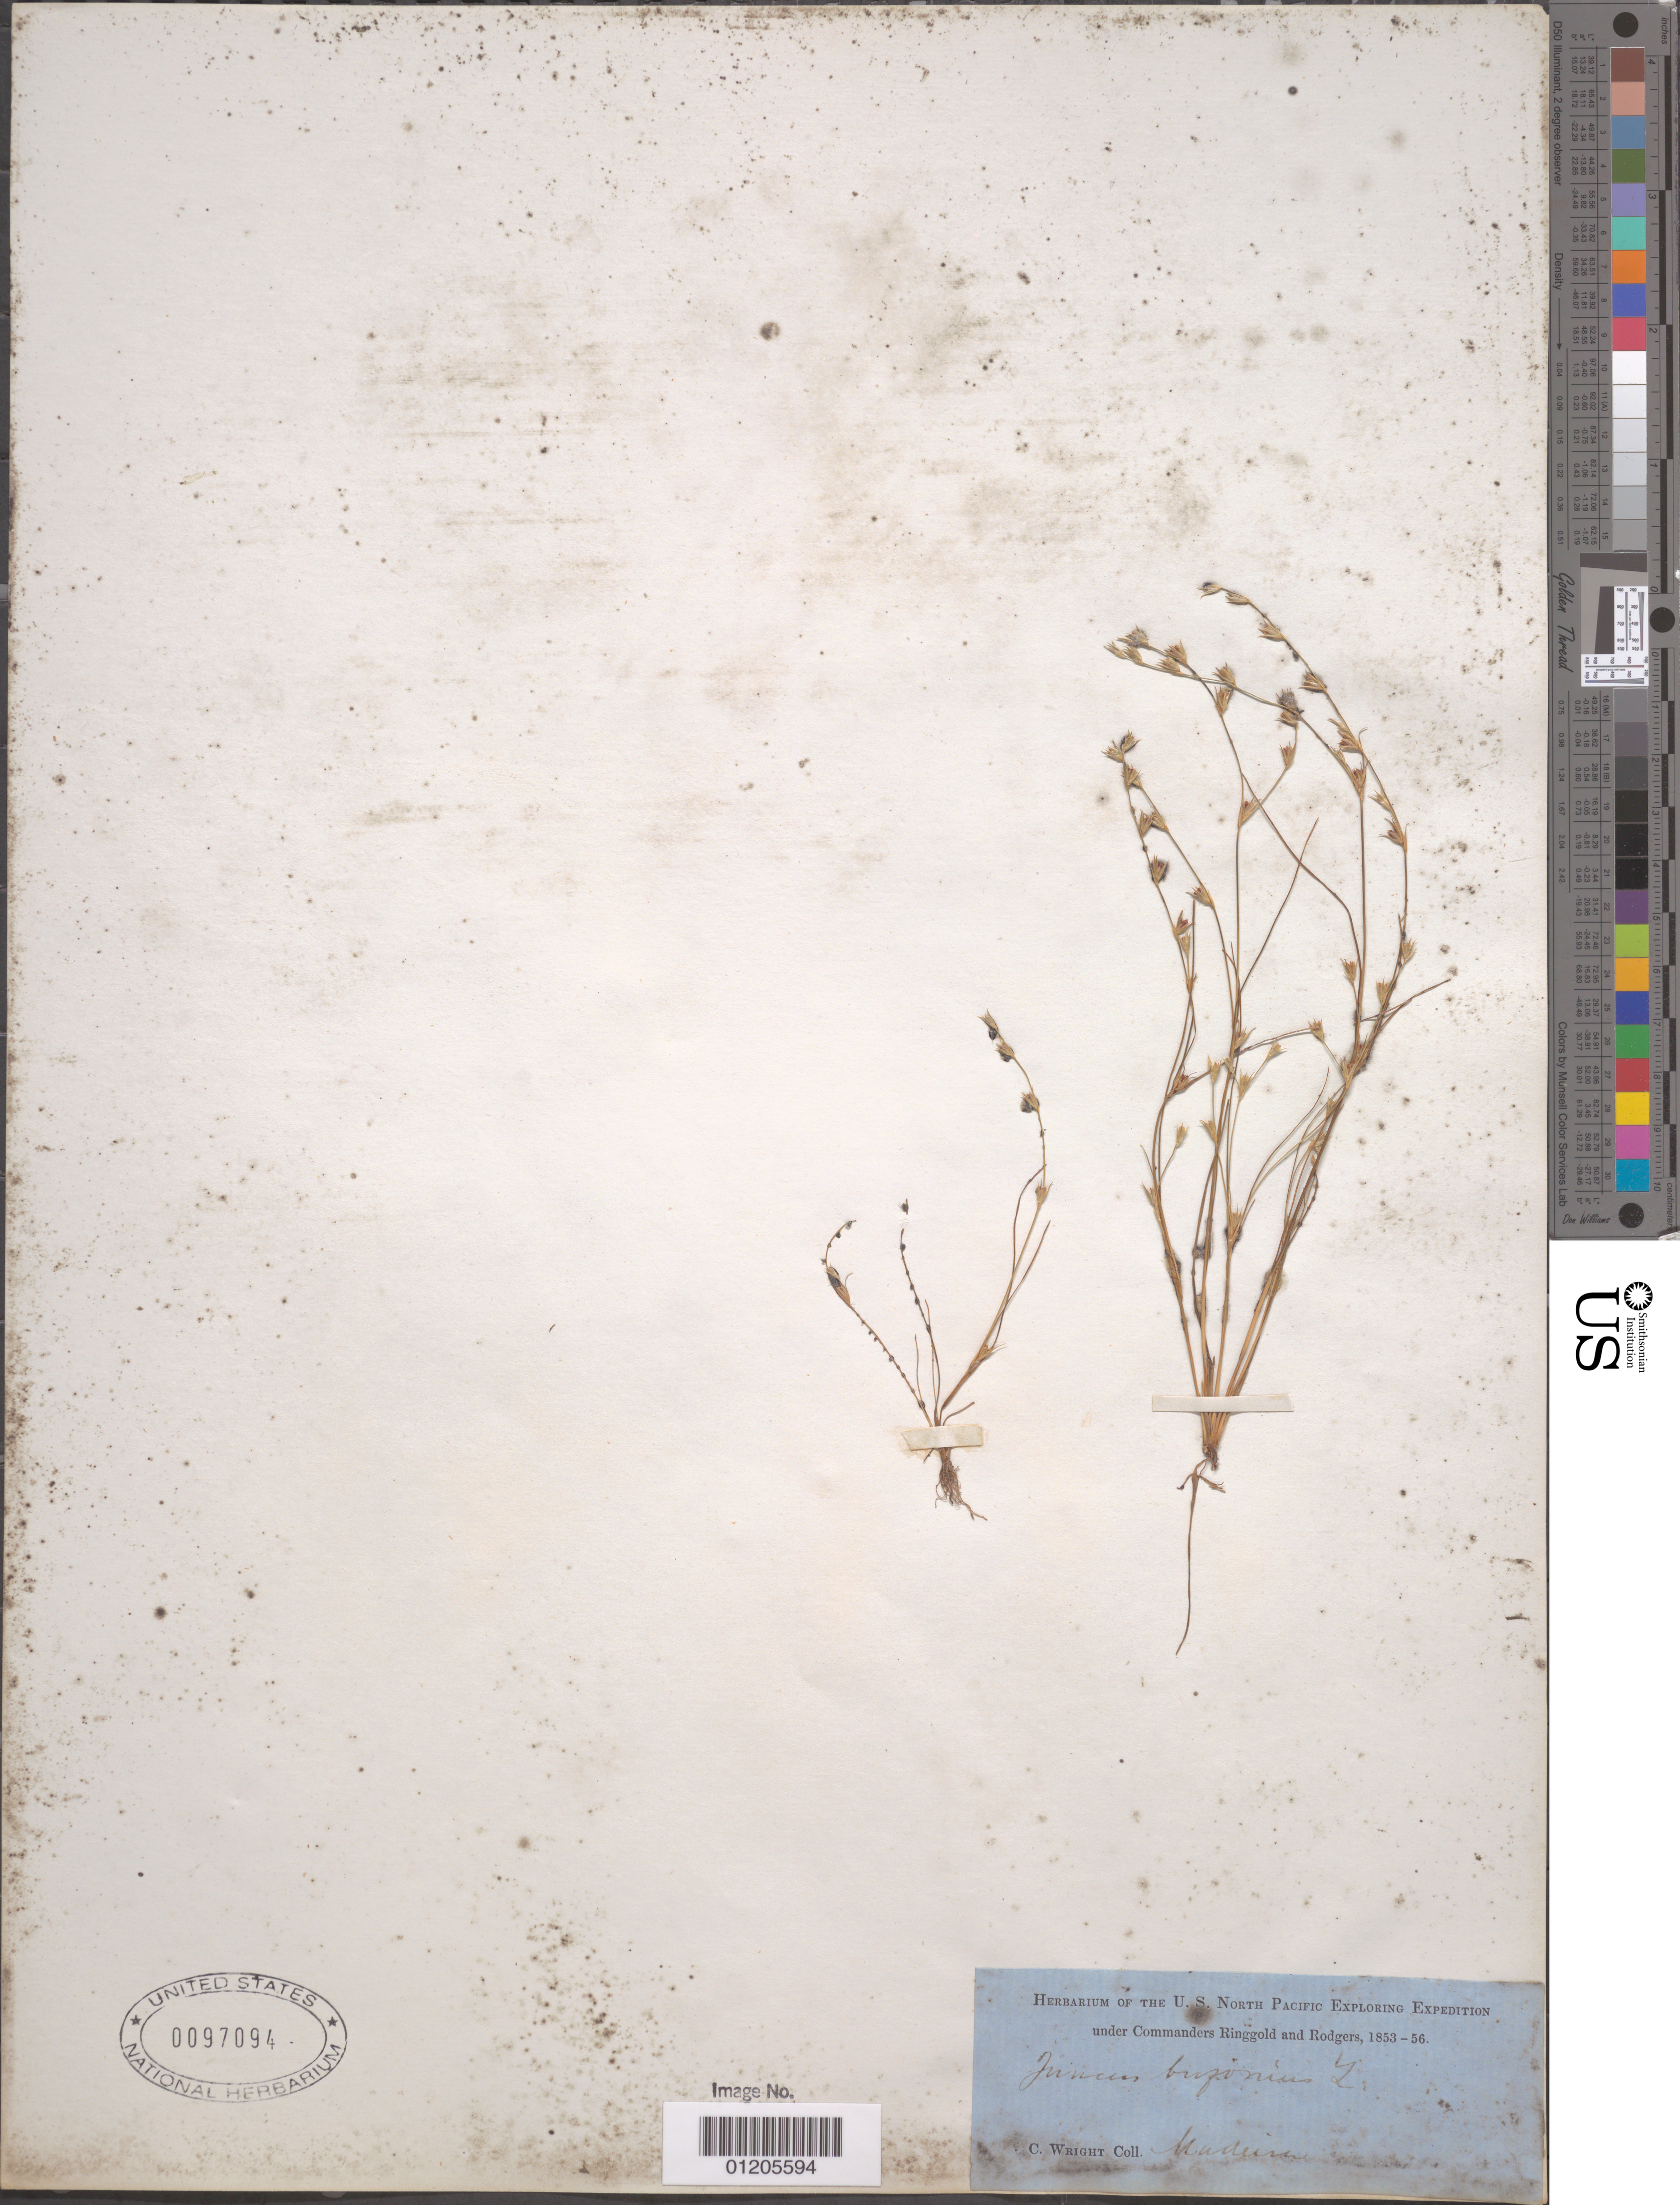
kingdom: Plantae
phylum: Tracheophyta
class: Liliopsida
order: Poales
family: Juncaceae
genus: Juncus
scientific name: Juncus bufonius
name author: L.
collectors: C. Wright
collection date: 1853/1856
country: Portugal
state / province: Madeira (Aut. Reg.)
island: Madeira Is.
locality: Madeira.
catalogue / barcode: US 97094